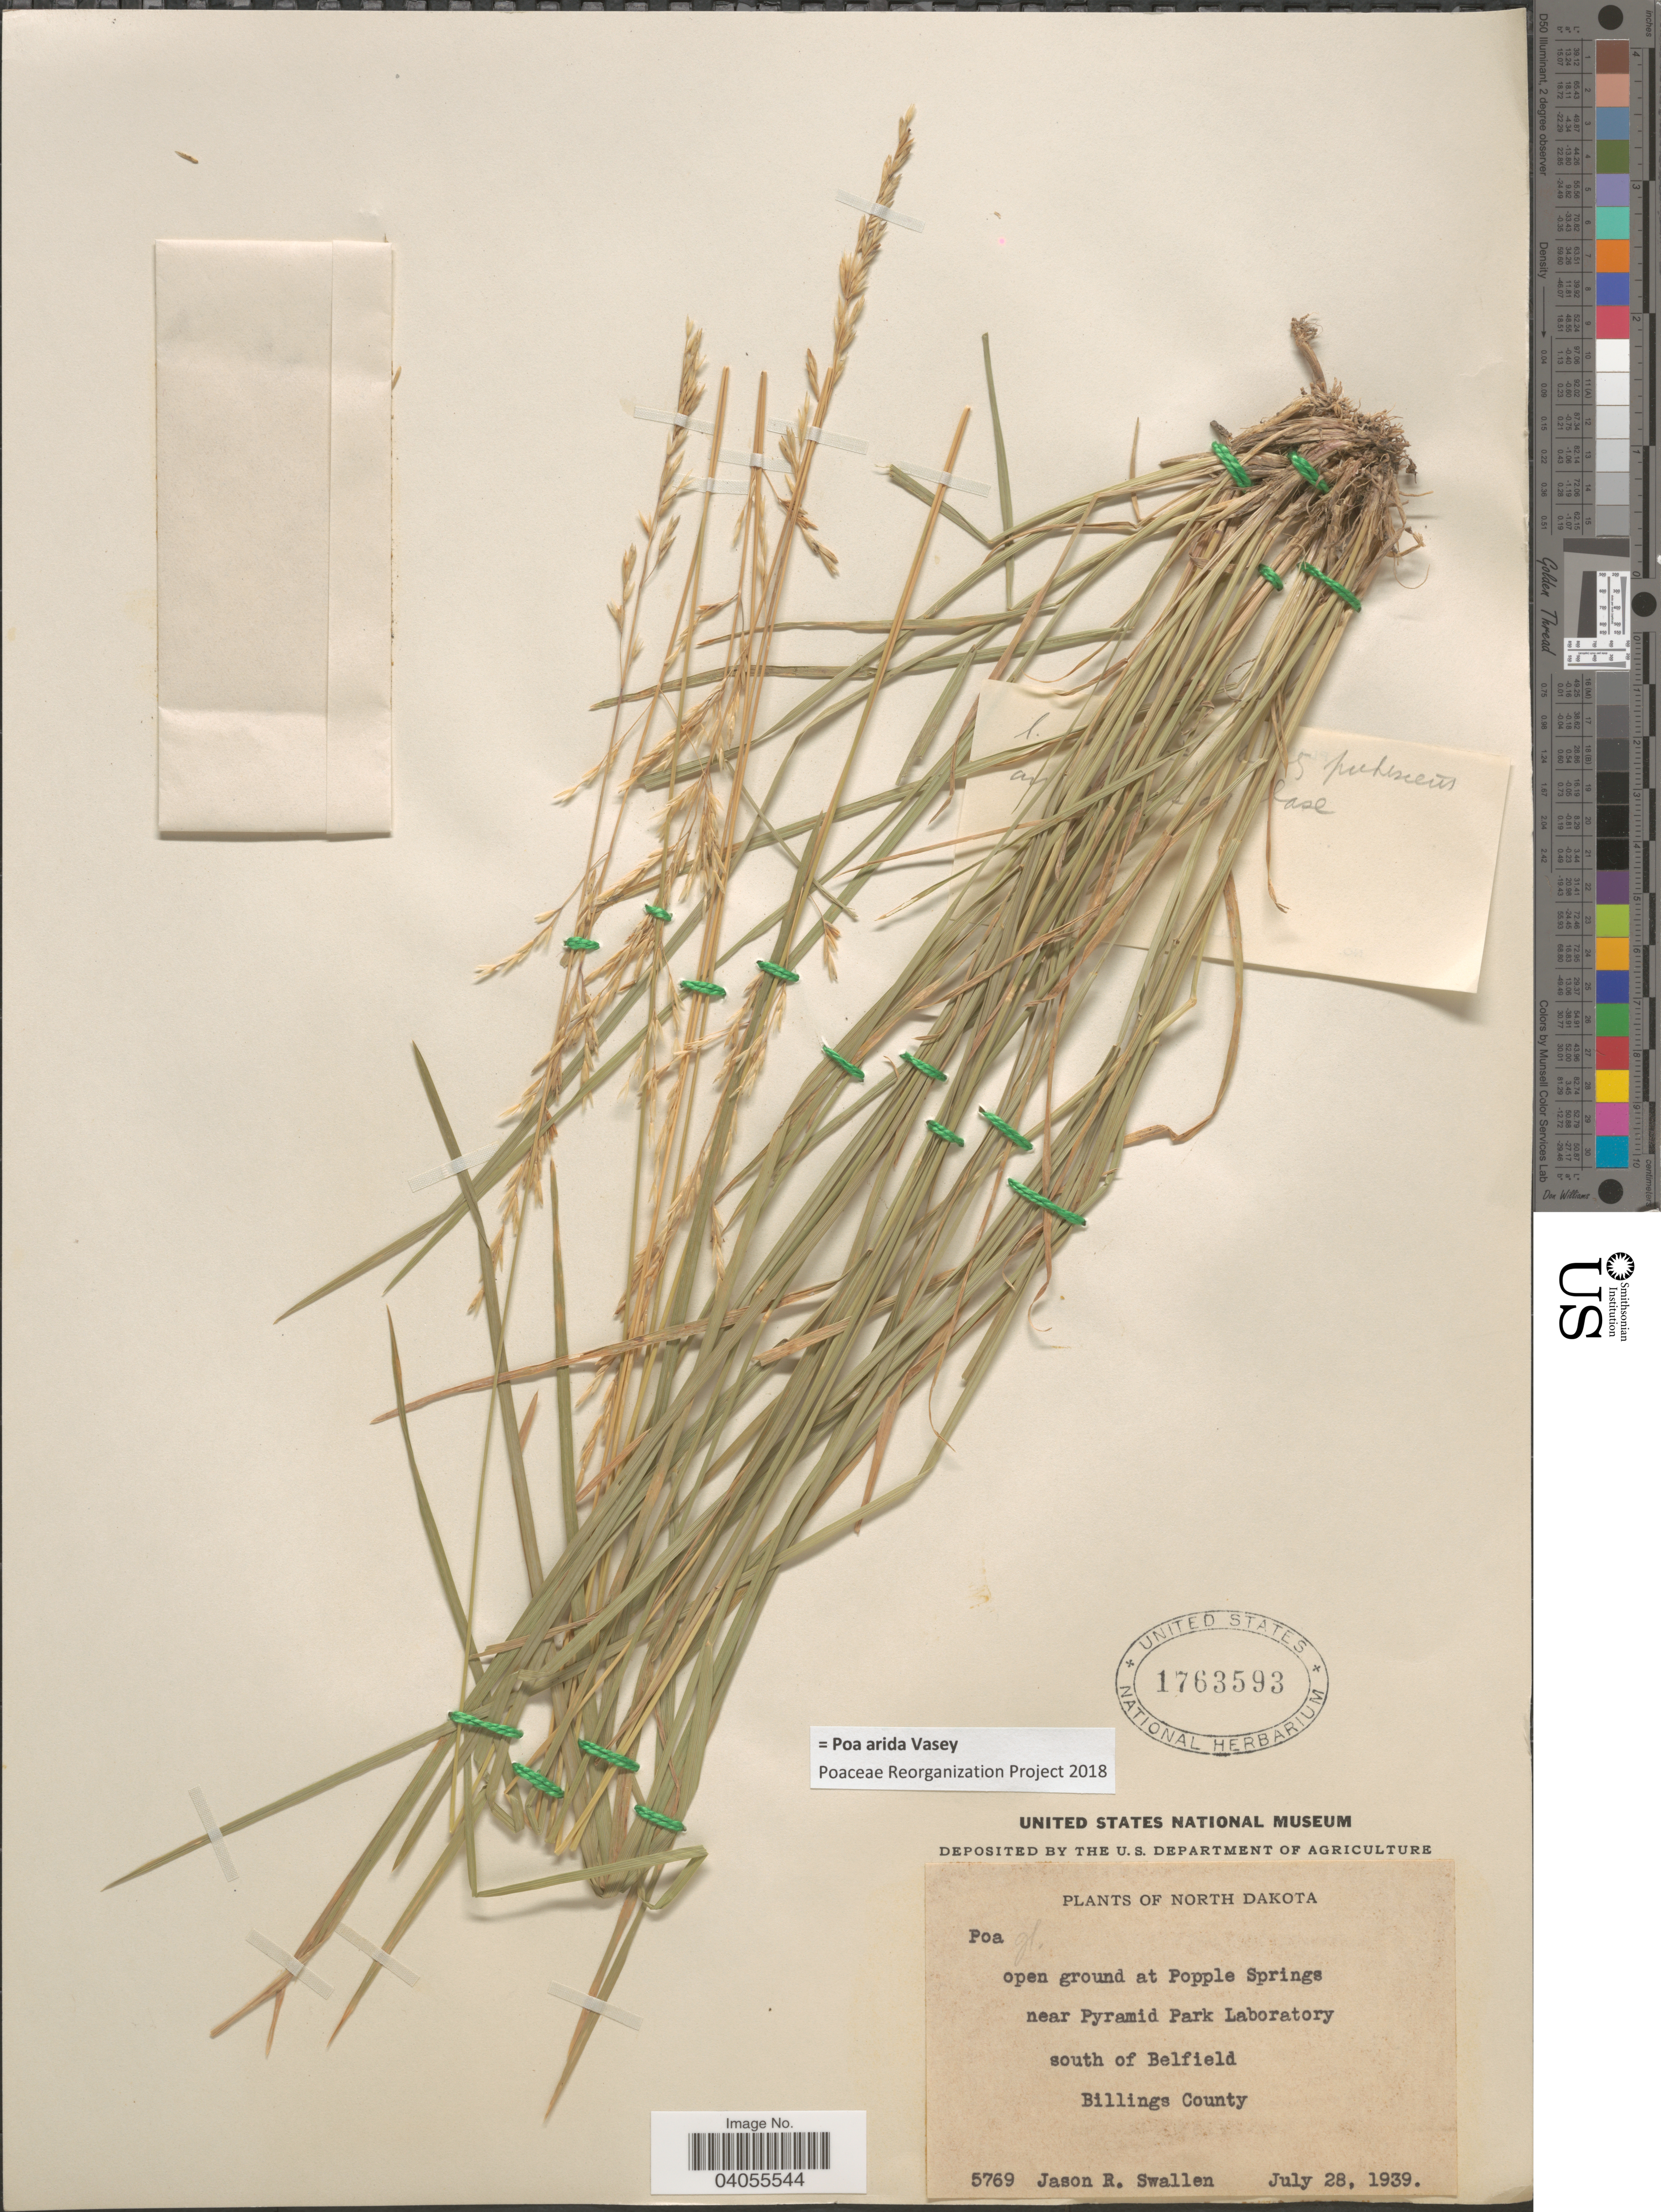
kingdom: Plantae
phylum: Tracheophyta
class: Liliopsida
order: Poales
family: Poaceae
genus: Poa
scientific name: Poa arida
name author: Vasey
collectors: J. R. Swallen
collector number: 5769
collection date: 1939-07-28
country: United States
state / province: North Dakota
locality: Open ground at Popple Springs near Pyramid Park Laboratory, south of Belfield, Billings County.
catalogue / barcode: US 1763593